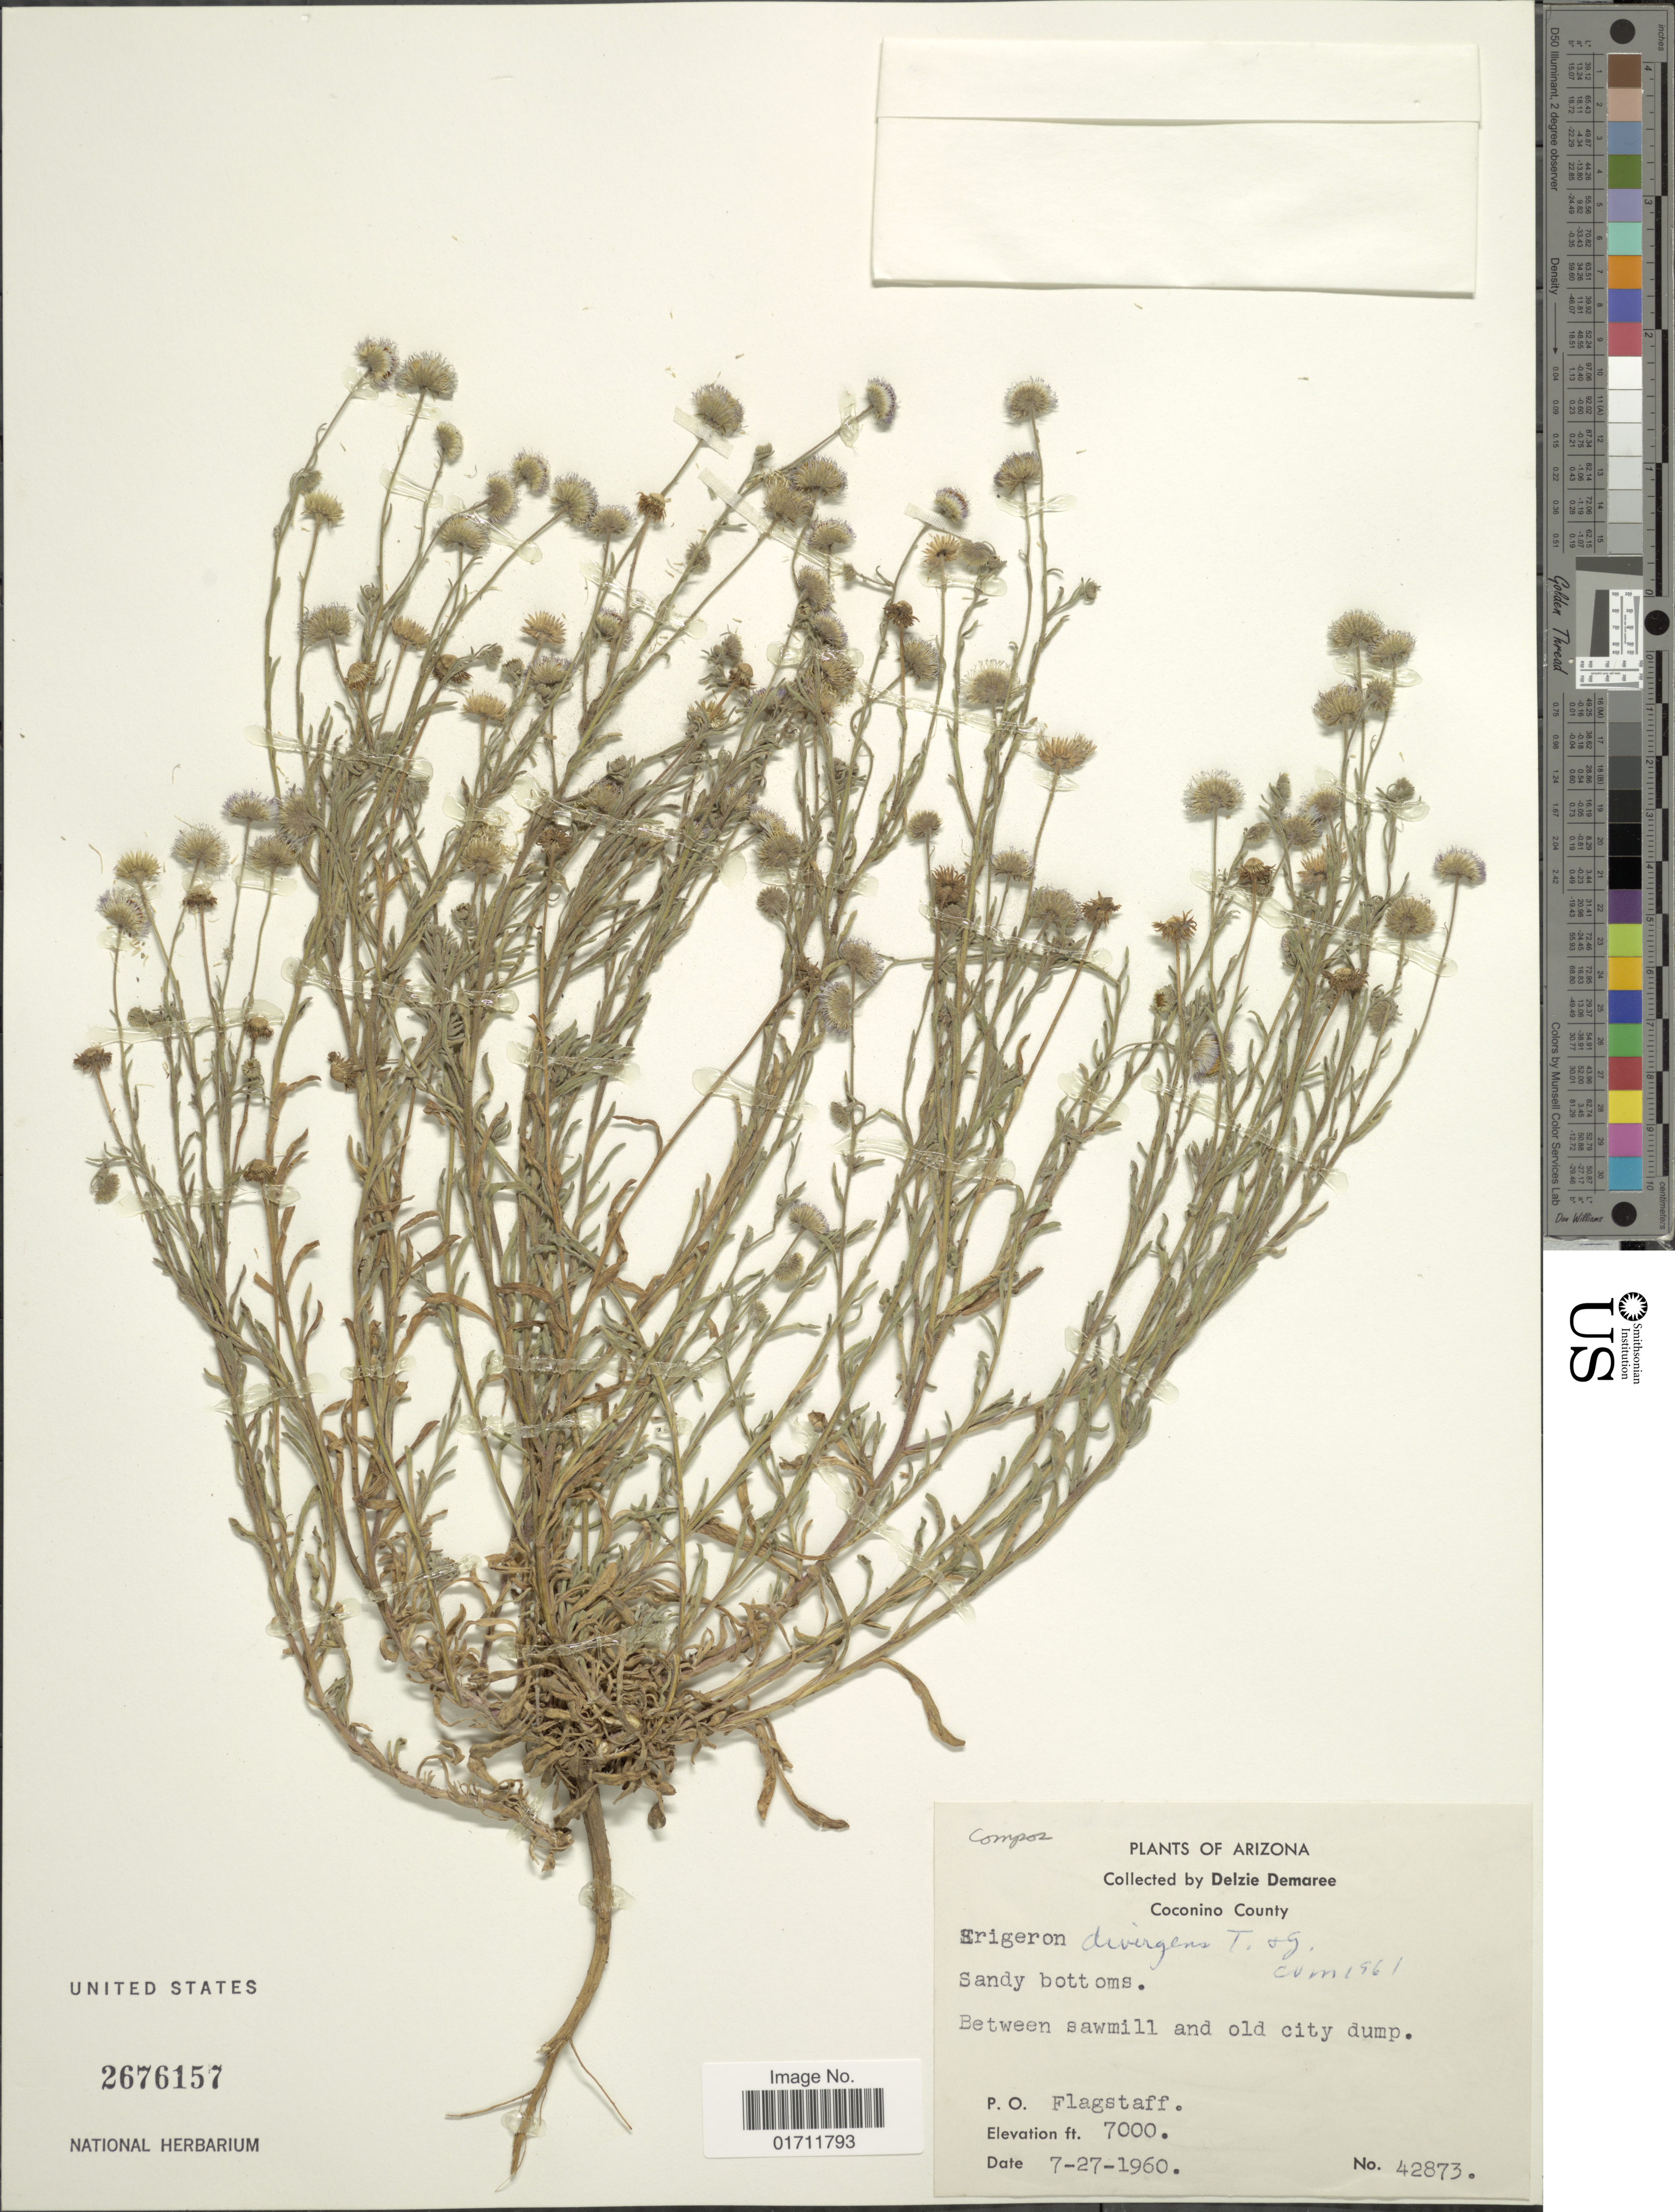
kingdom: Plantae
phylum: Tracheophyta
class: Magnoliopsida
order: Asterales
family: Asteraceae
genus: Erigeron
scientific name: Erigeron divergens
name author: Torr. & A. Gray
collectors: D. Demaree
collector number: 42873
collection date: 1960-07-27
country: United States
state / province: Arizona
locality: Coconino County, Sandy bottoms. Between sawmill and old city dump, P.O. Flagstaff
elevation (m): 2134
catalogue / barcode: US 2676157